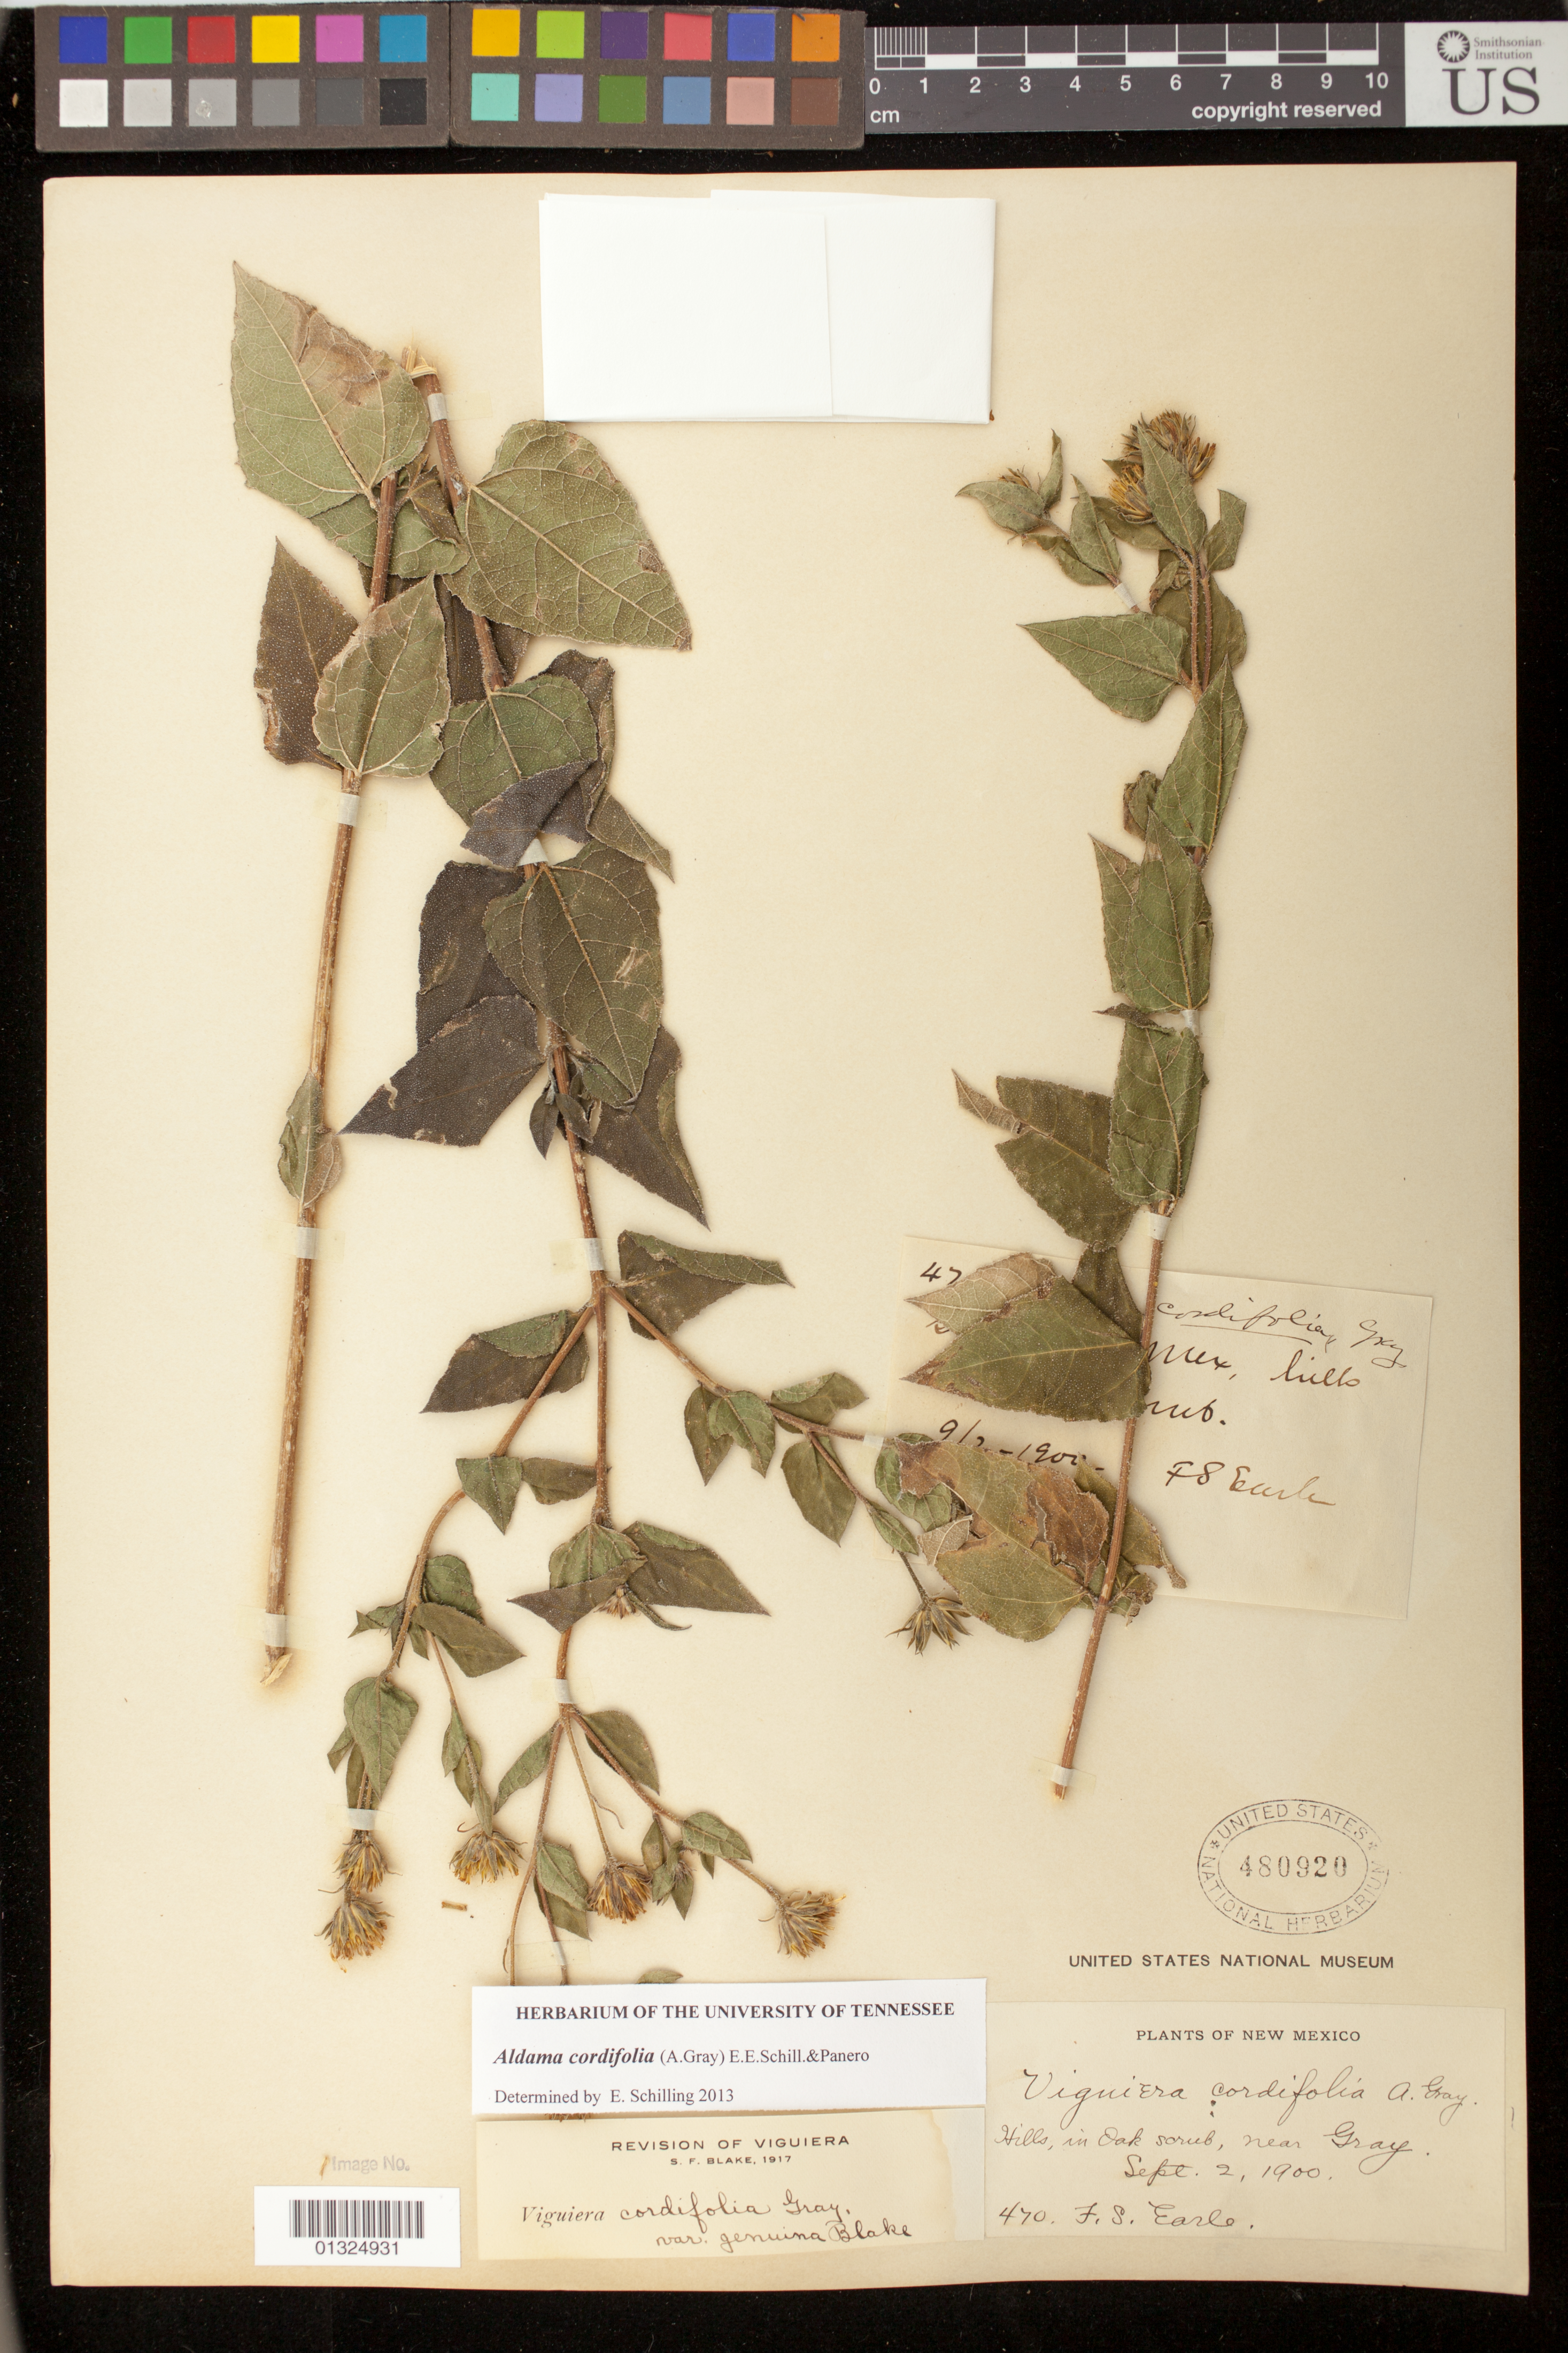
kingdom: Plantae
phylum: Tracheophyta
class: Magnoliopsida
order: Asterales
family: Asteraceae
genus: Aldama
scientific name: Aldama cordifolia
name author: (A. Gray) E.E. Schill. & Panero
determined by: Schilling, E. E.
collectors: F. S. Earle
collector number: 470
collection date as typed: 4 Sep 1900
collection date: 1900-09-02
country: United States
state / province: New Mexico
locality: Near Gray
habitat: Hills, in Oak scrub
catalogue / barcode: US 480920